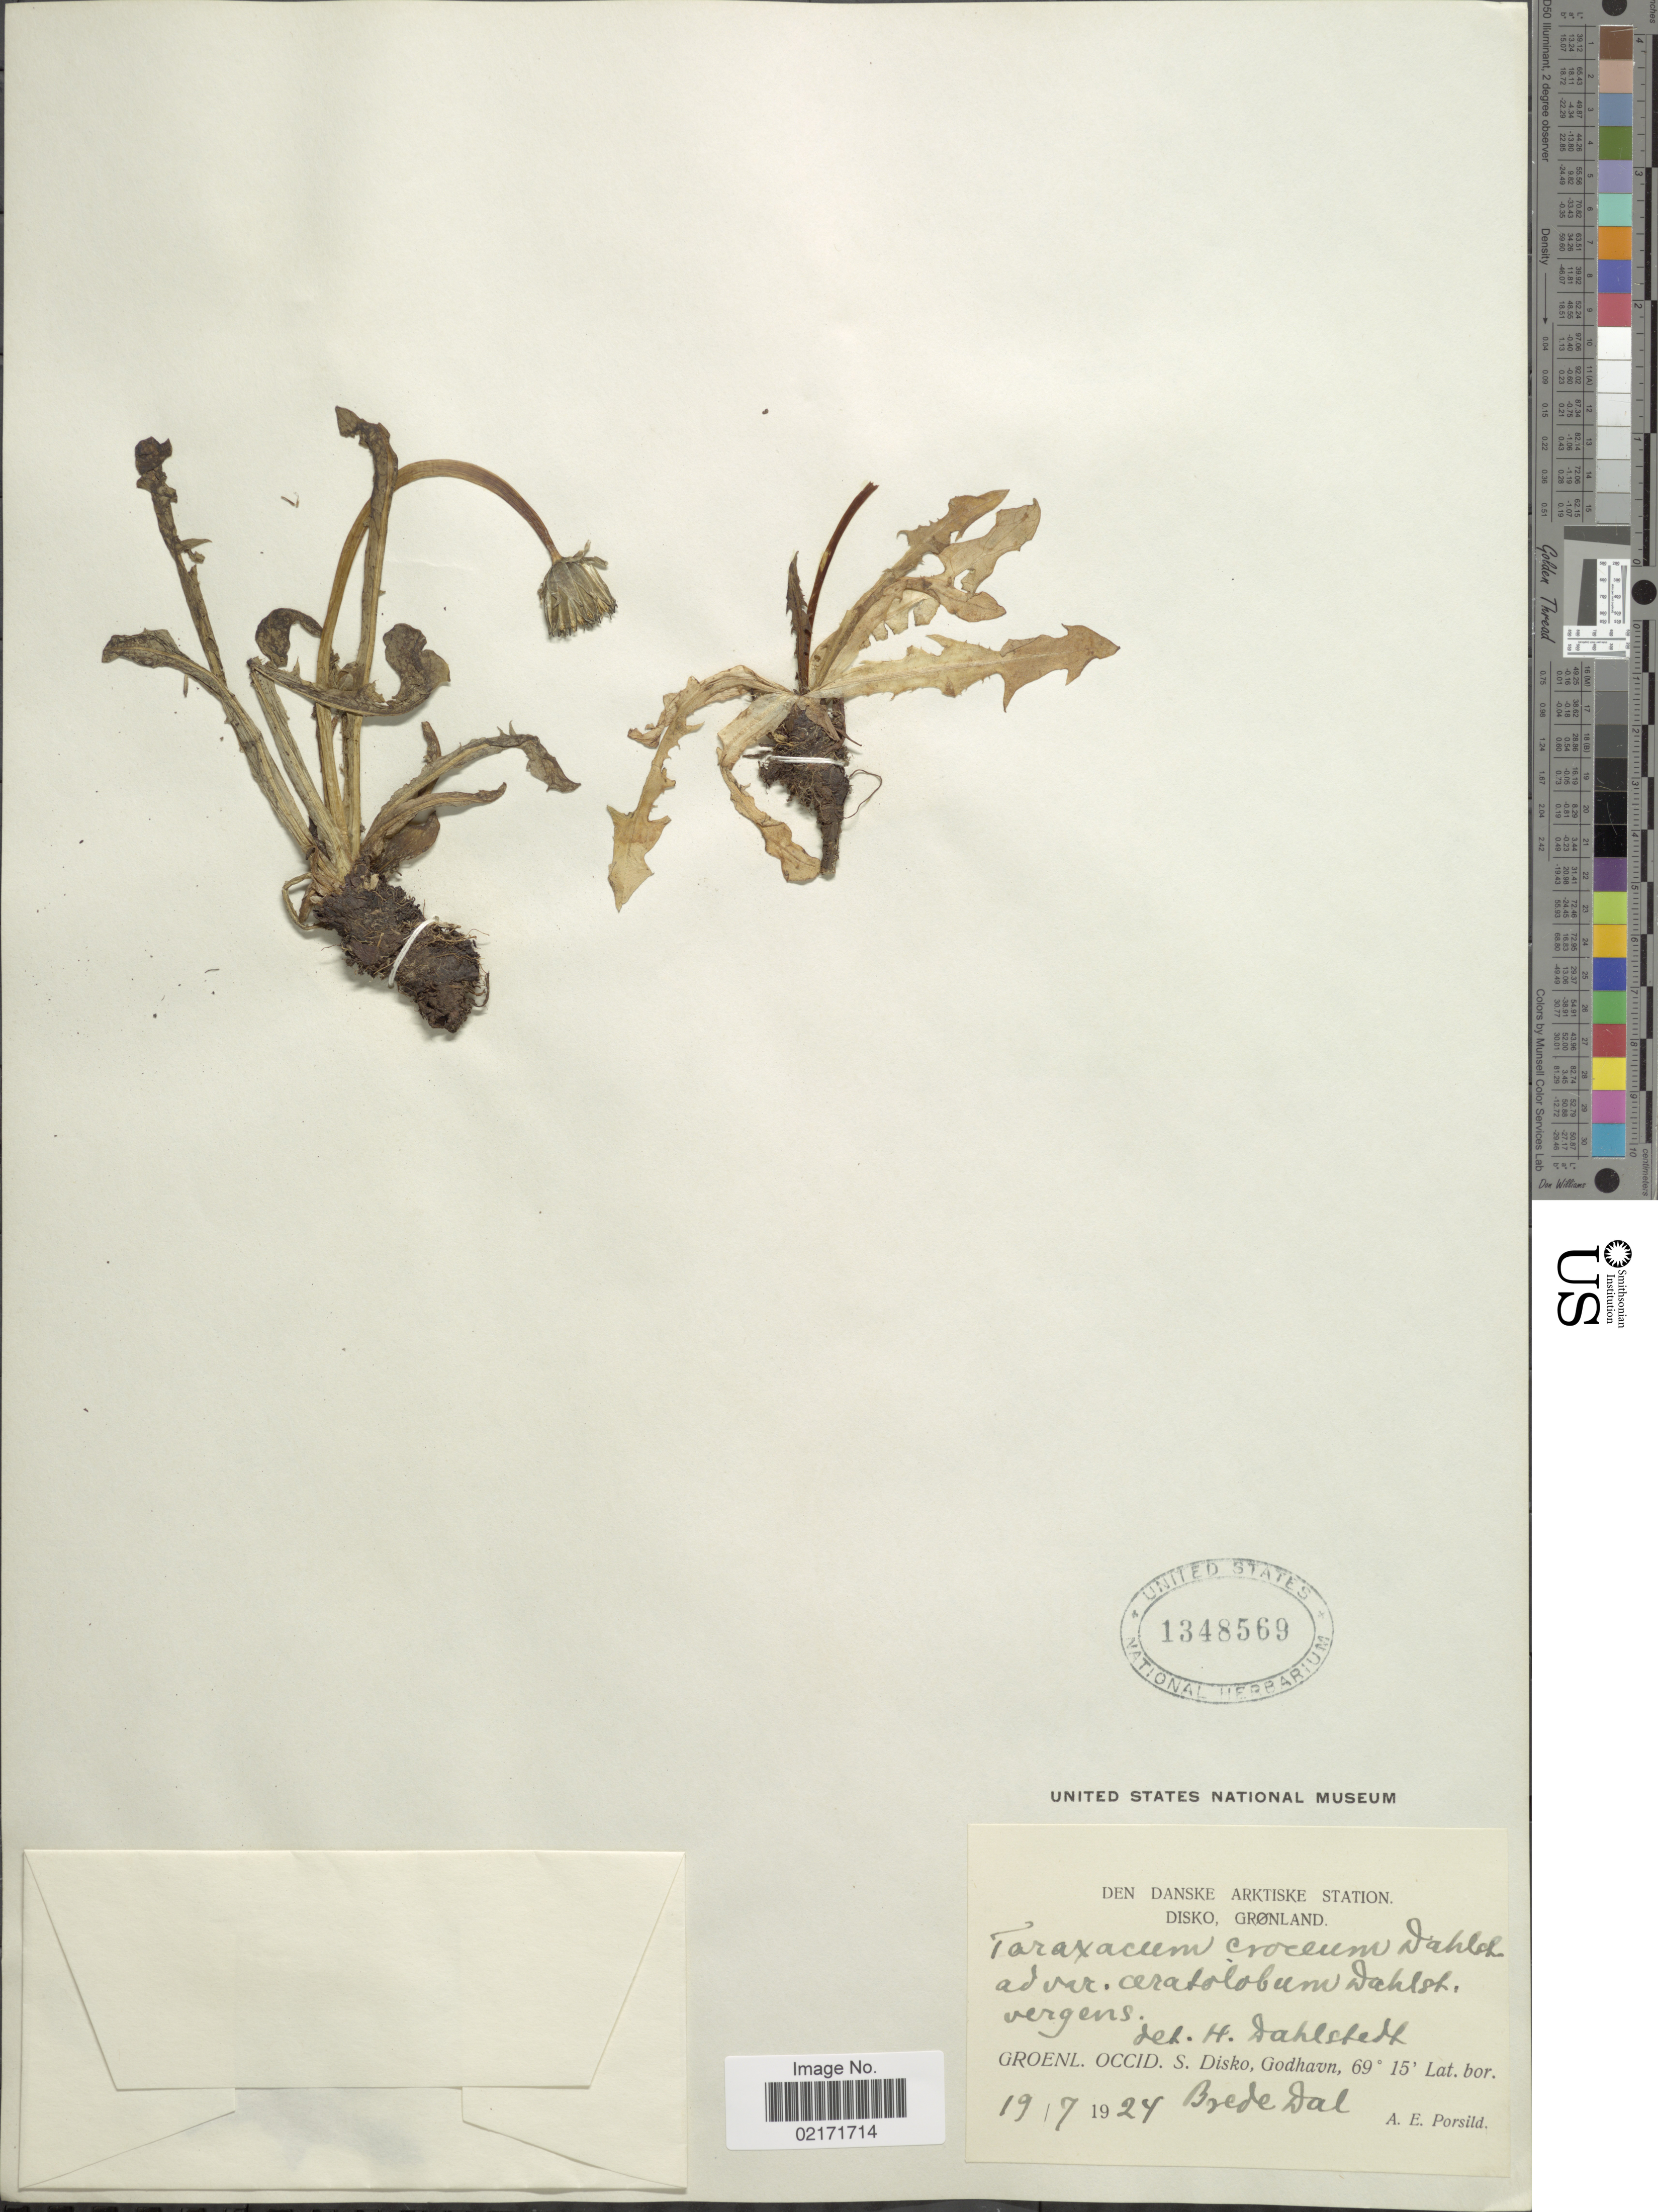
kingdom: Plantae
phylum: Tracheophyta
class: Magnoliopsida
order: Asterales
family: Asteraceae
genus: Taraxacum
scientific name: Taraxacum croceum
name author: Dahlst.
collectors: A. E. Porsild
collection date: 1924-07-19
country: Greenland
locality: Den Danske Arktiske Station. Disko, Grønland. Groenl. Occid. S.Disko, Godhavn. Brede Dal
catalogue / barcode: US 1348569